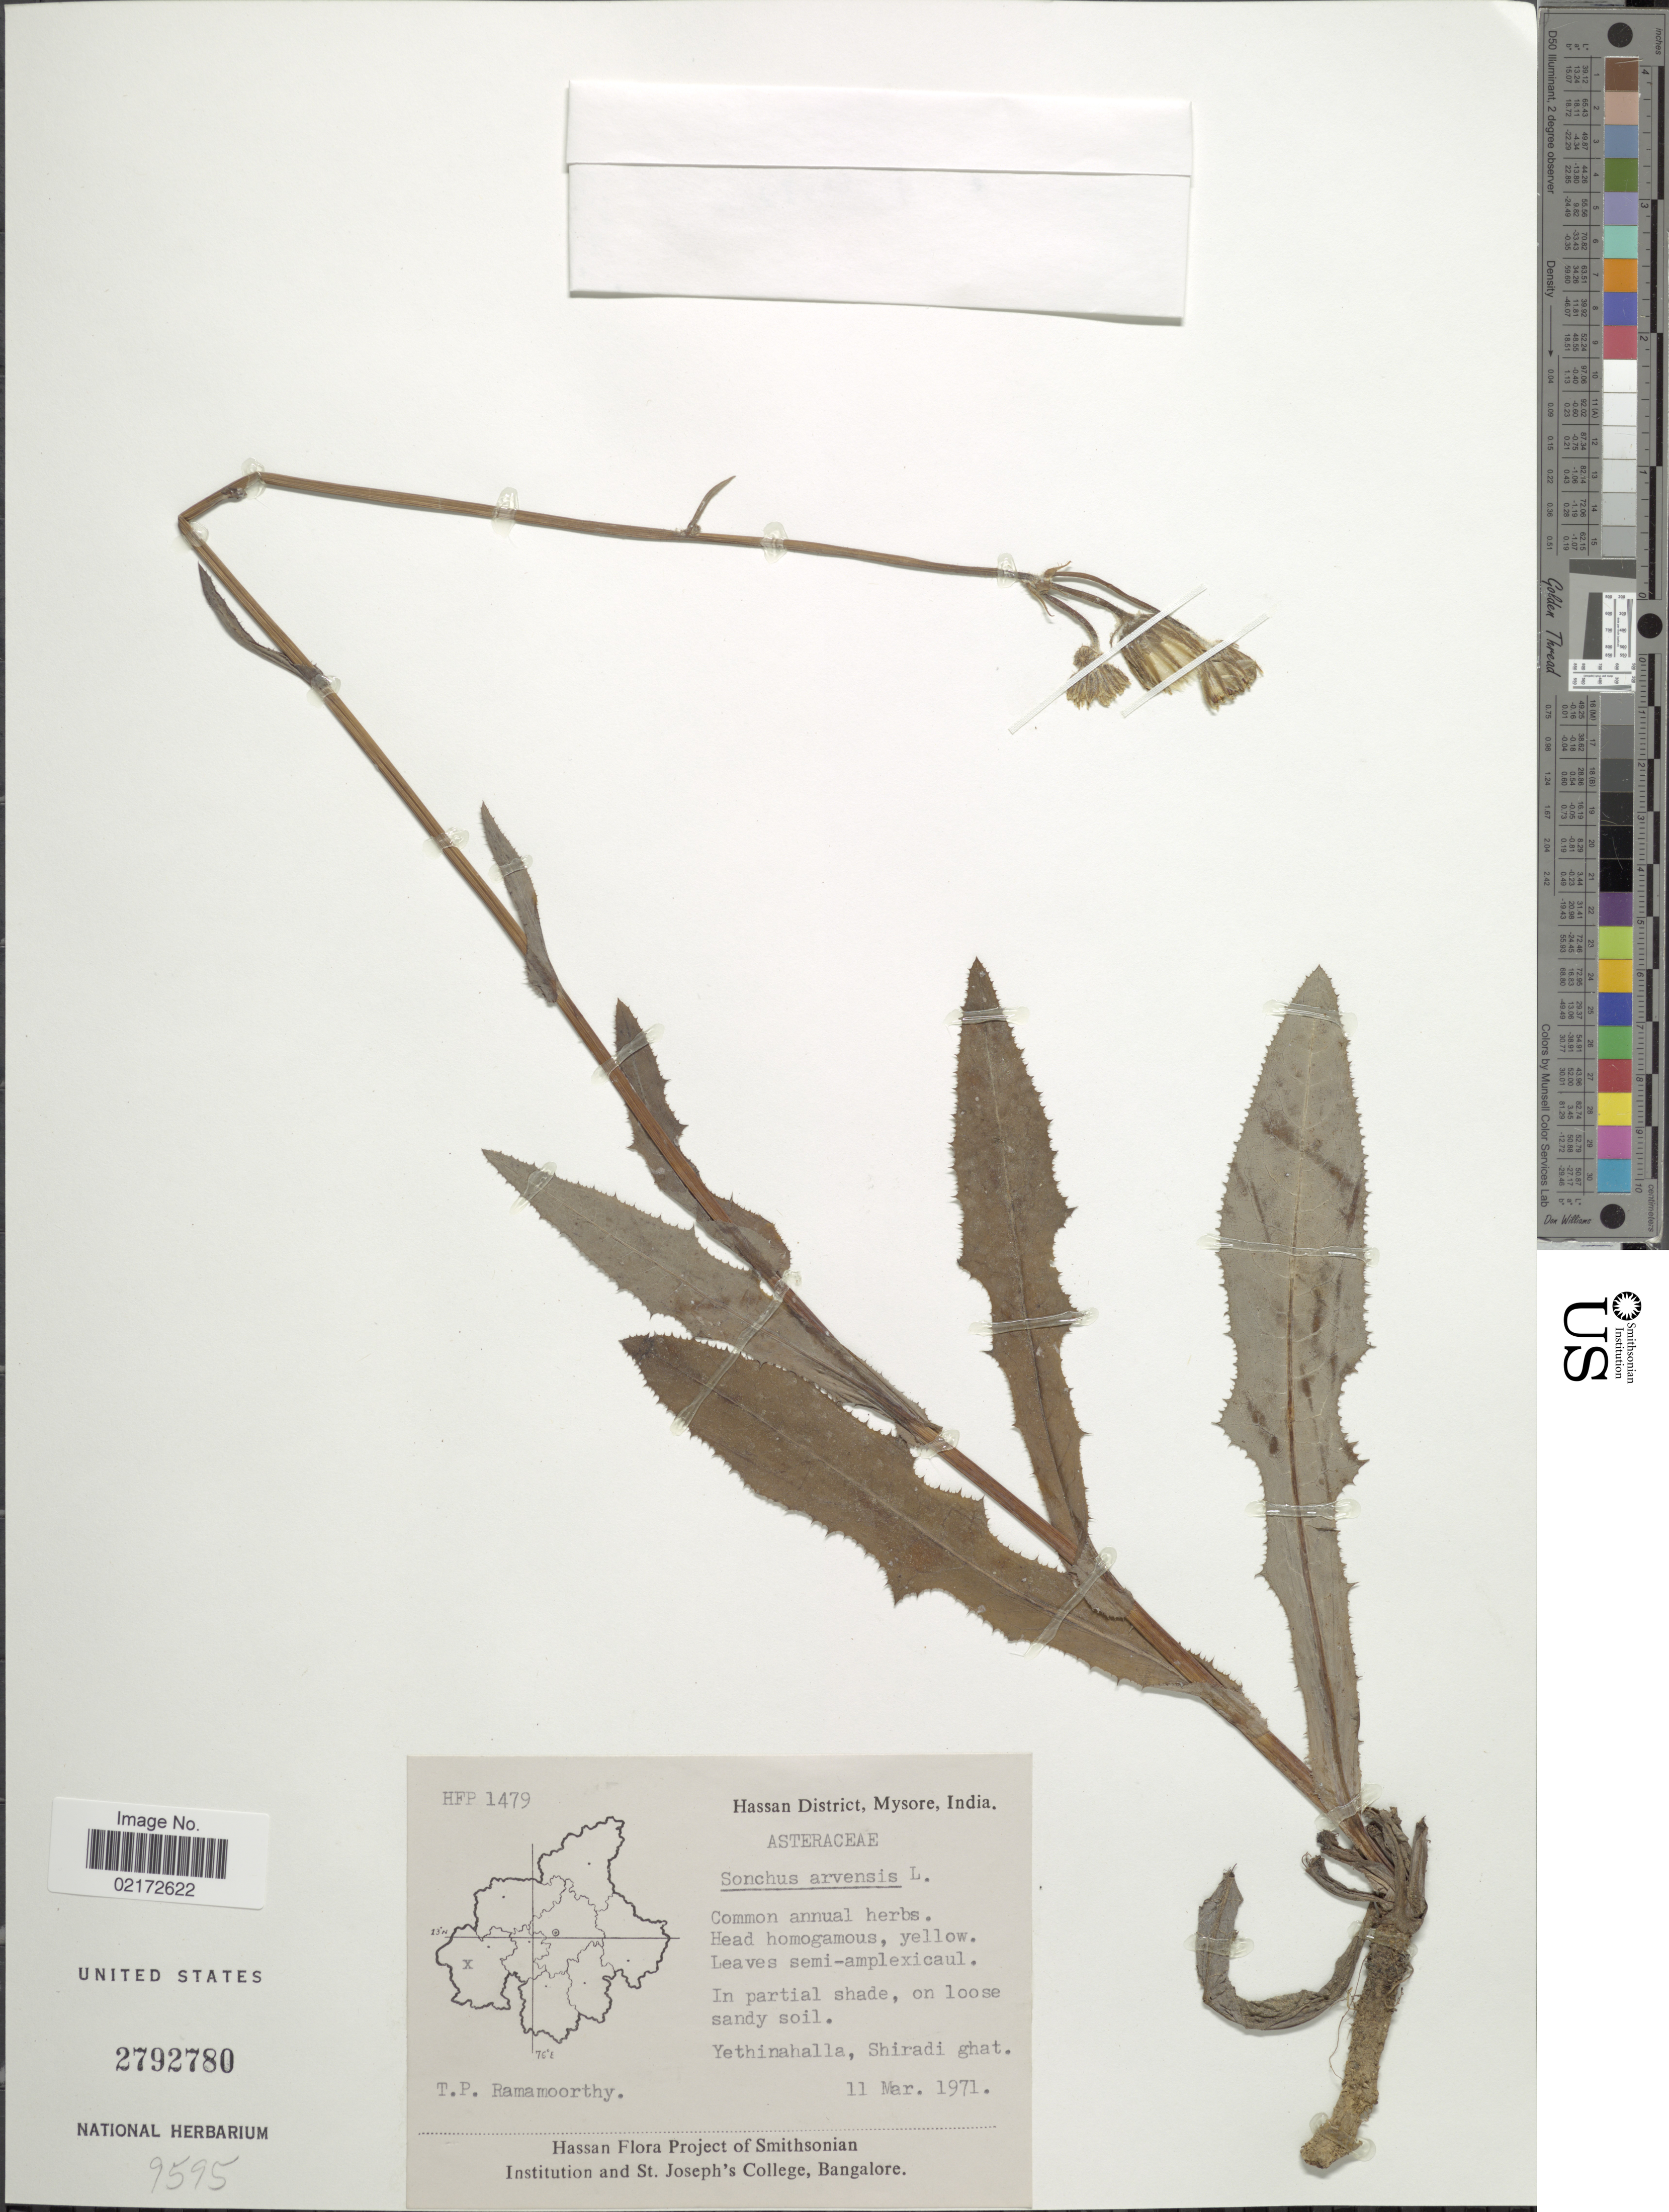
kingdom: Plantae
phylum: Tracheophyta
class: Magnoliopsida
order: Asterales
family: Asteraceae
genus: Sonchus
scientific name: Sonchus arvensis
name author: L.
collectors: T. P. Ramamoorthy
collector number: HFP 1479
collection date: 1971-03-11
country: India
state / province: Karnataka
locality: Hassan District, Mysore, India. Yethinahalla, Shiradi ghat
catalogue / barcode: US 2792780